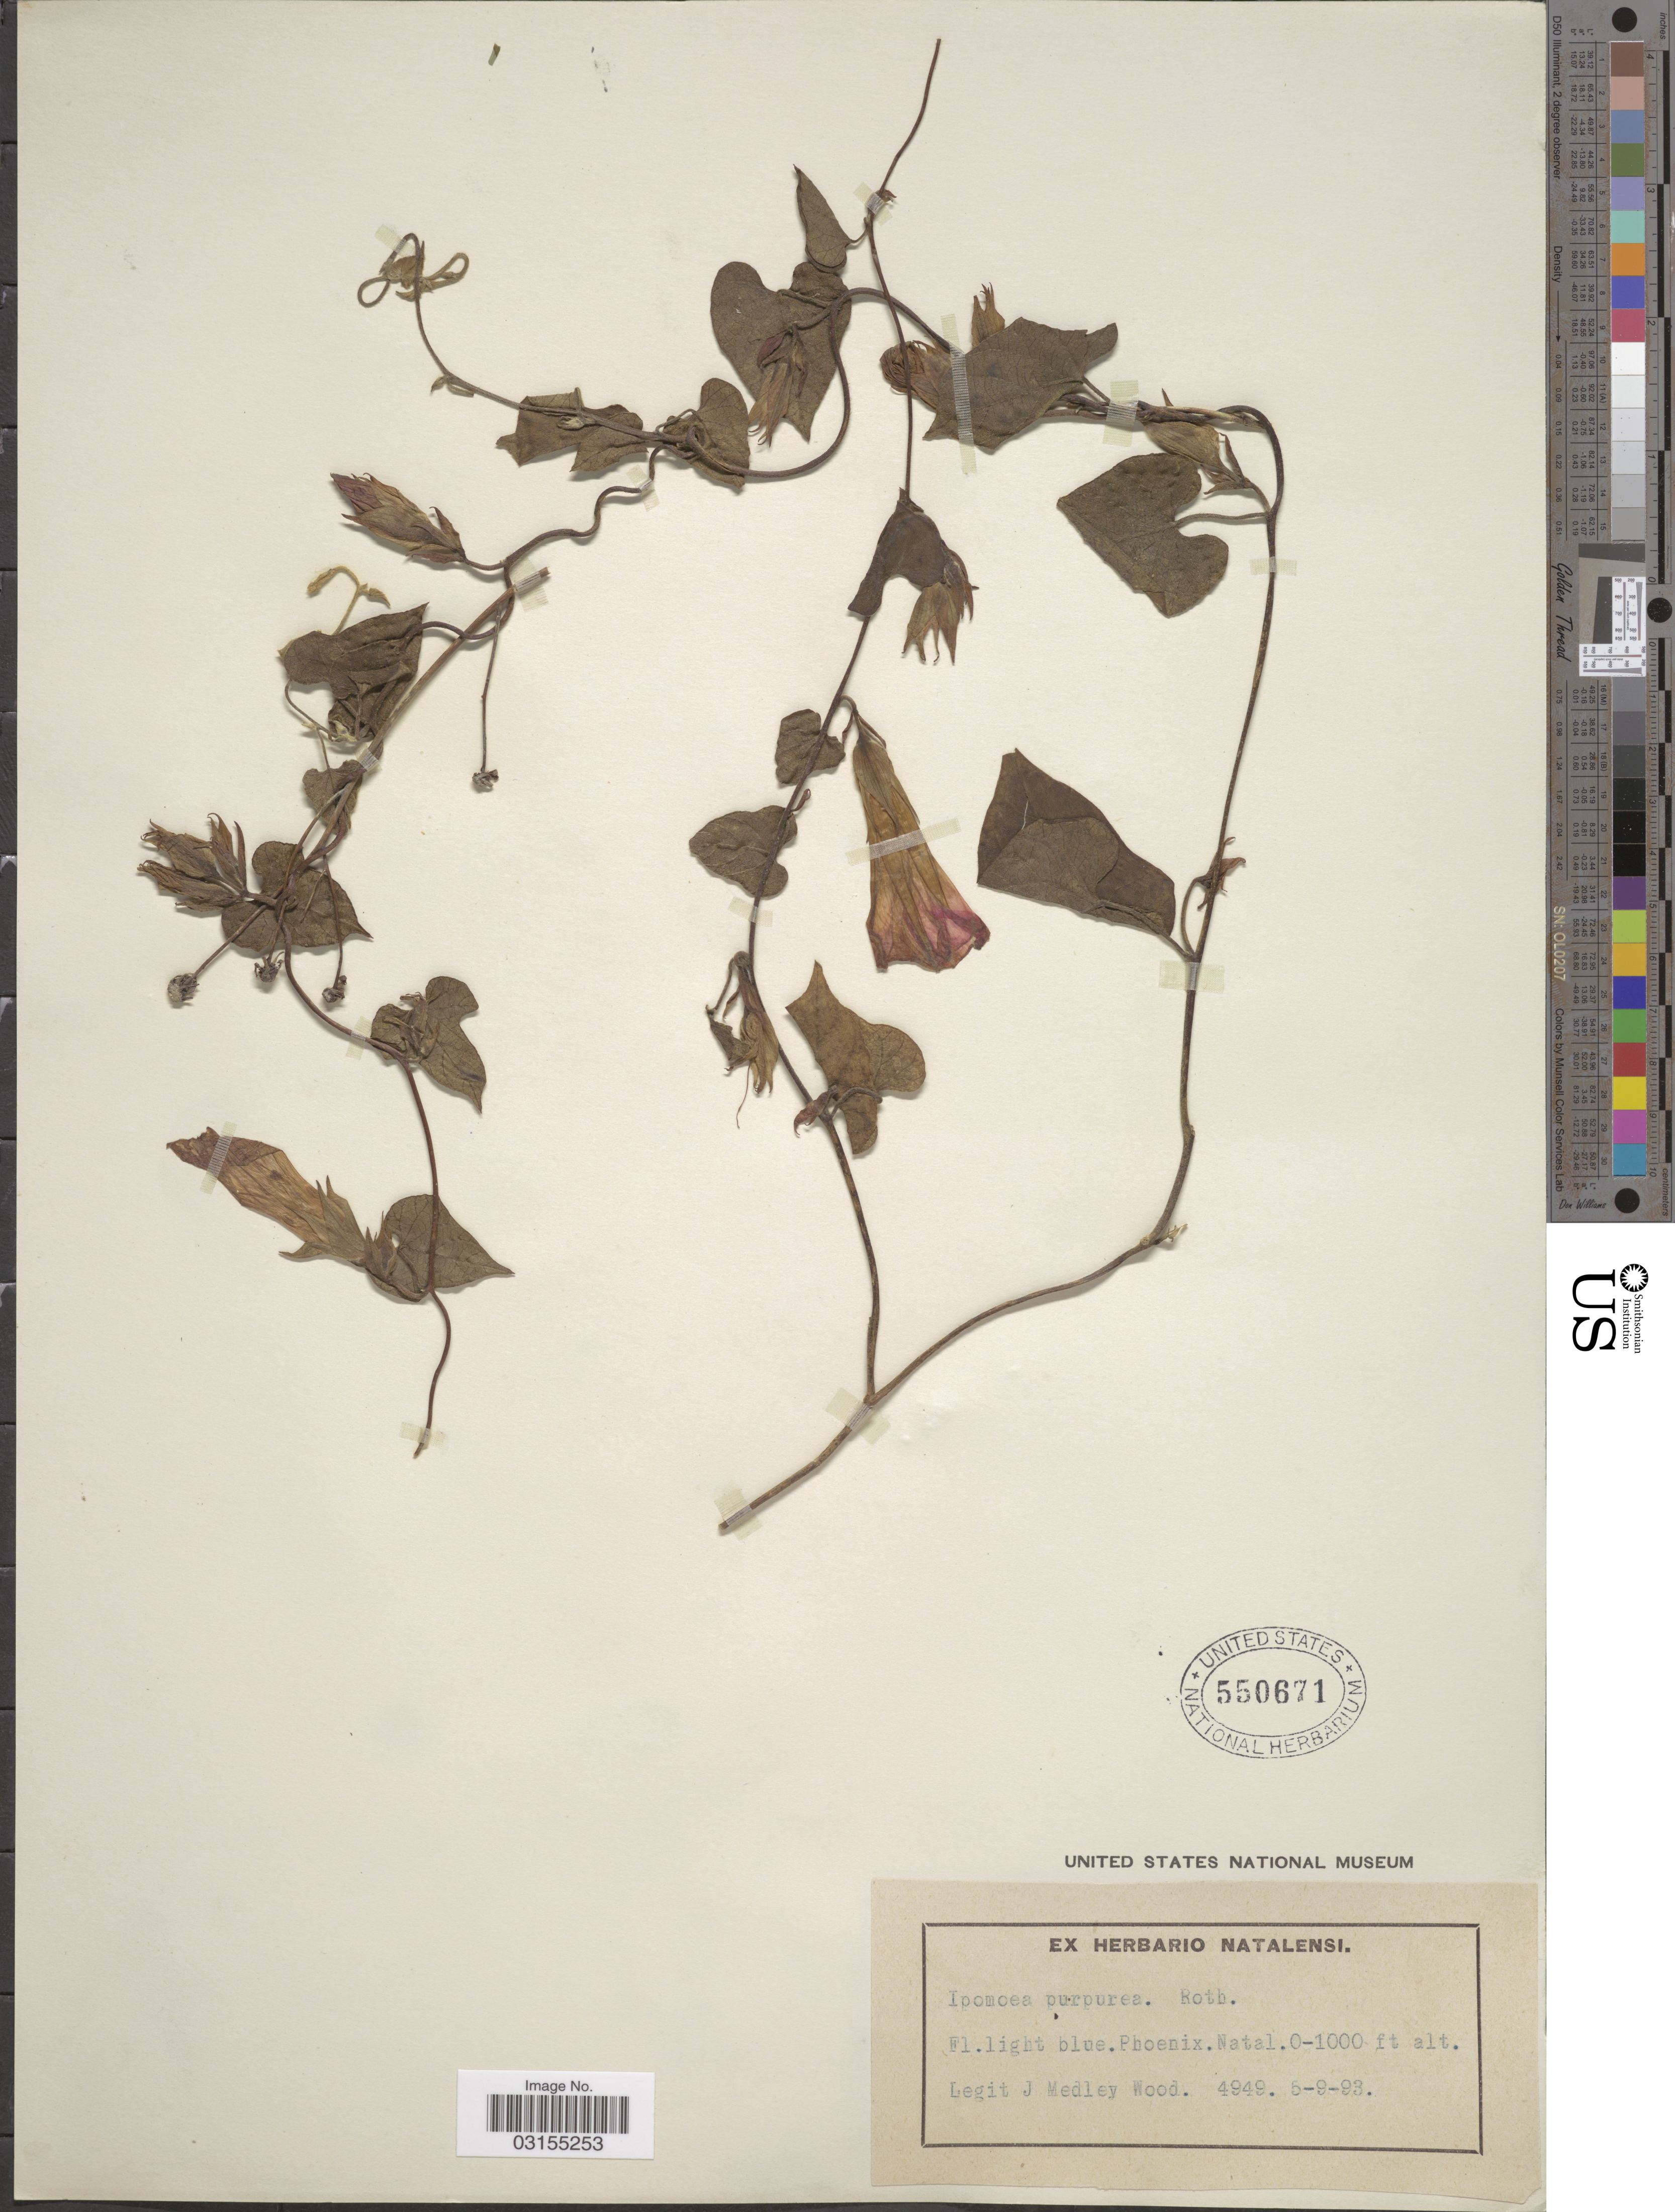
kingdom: Plantae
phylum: Tracheophyta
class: Magnoliopsida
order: Solanales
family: Convolvulaceae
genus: Ipomoea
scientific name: Ipomoea purpurea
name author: (L.) Roth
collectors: J. Medley Wood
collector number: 4949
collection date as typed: Transcribed d/m/y: 5/9/93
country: South Africa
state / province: KwaZulu-Natal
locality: Natal.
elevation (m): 0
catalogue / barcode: US 550671